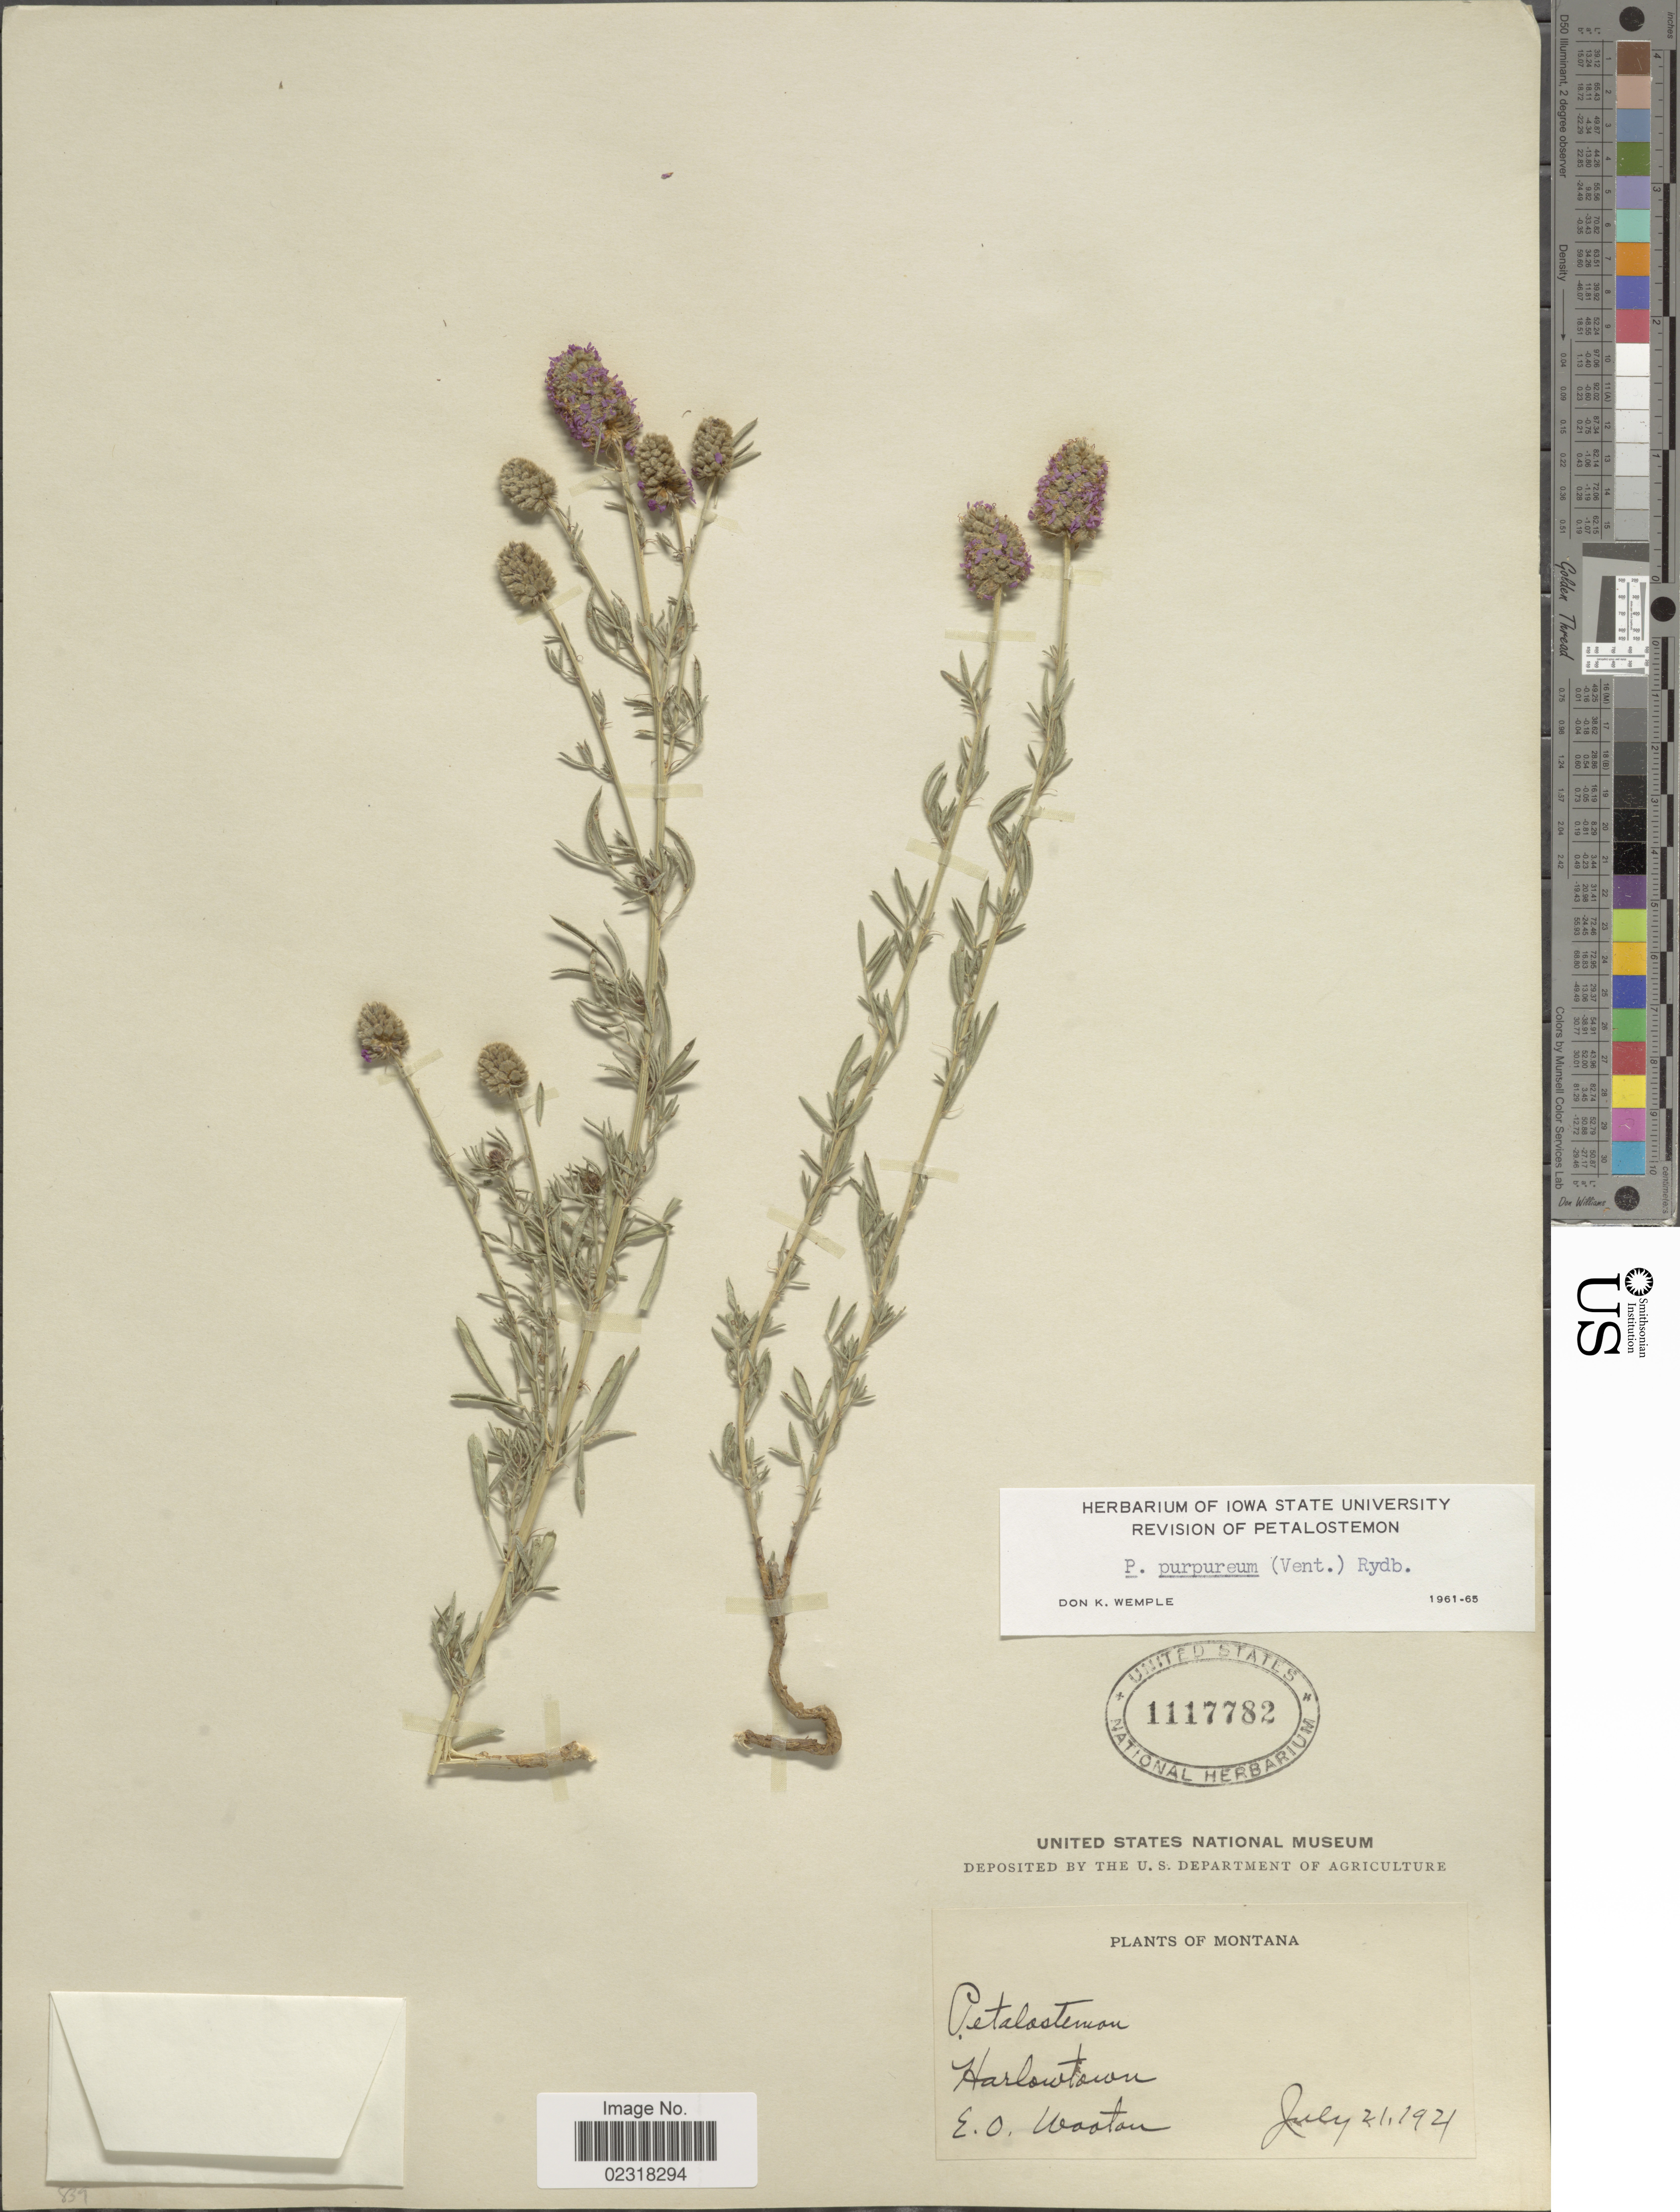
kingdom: Plantae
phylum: Tracheophyta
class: Magnoliopsida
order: Fabales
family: Fabaceae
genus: Dalea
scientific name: Dalea purpurea var. purpurea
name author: Vent.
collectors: E. O. Wooton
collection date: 1921-07-21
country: United States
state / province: Montana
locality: Harlowtown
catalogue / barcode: US 1117782